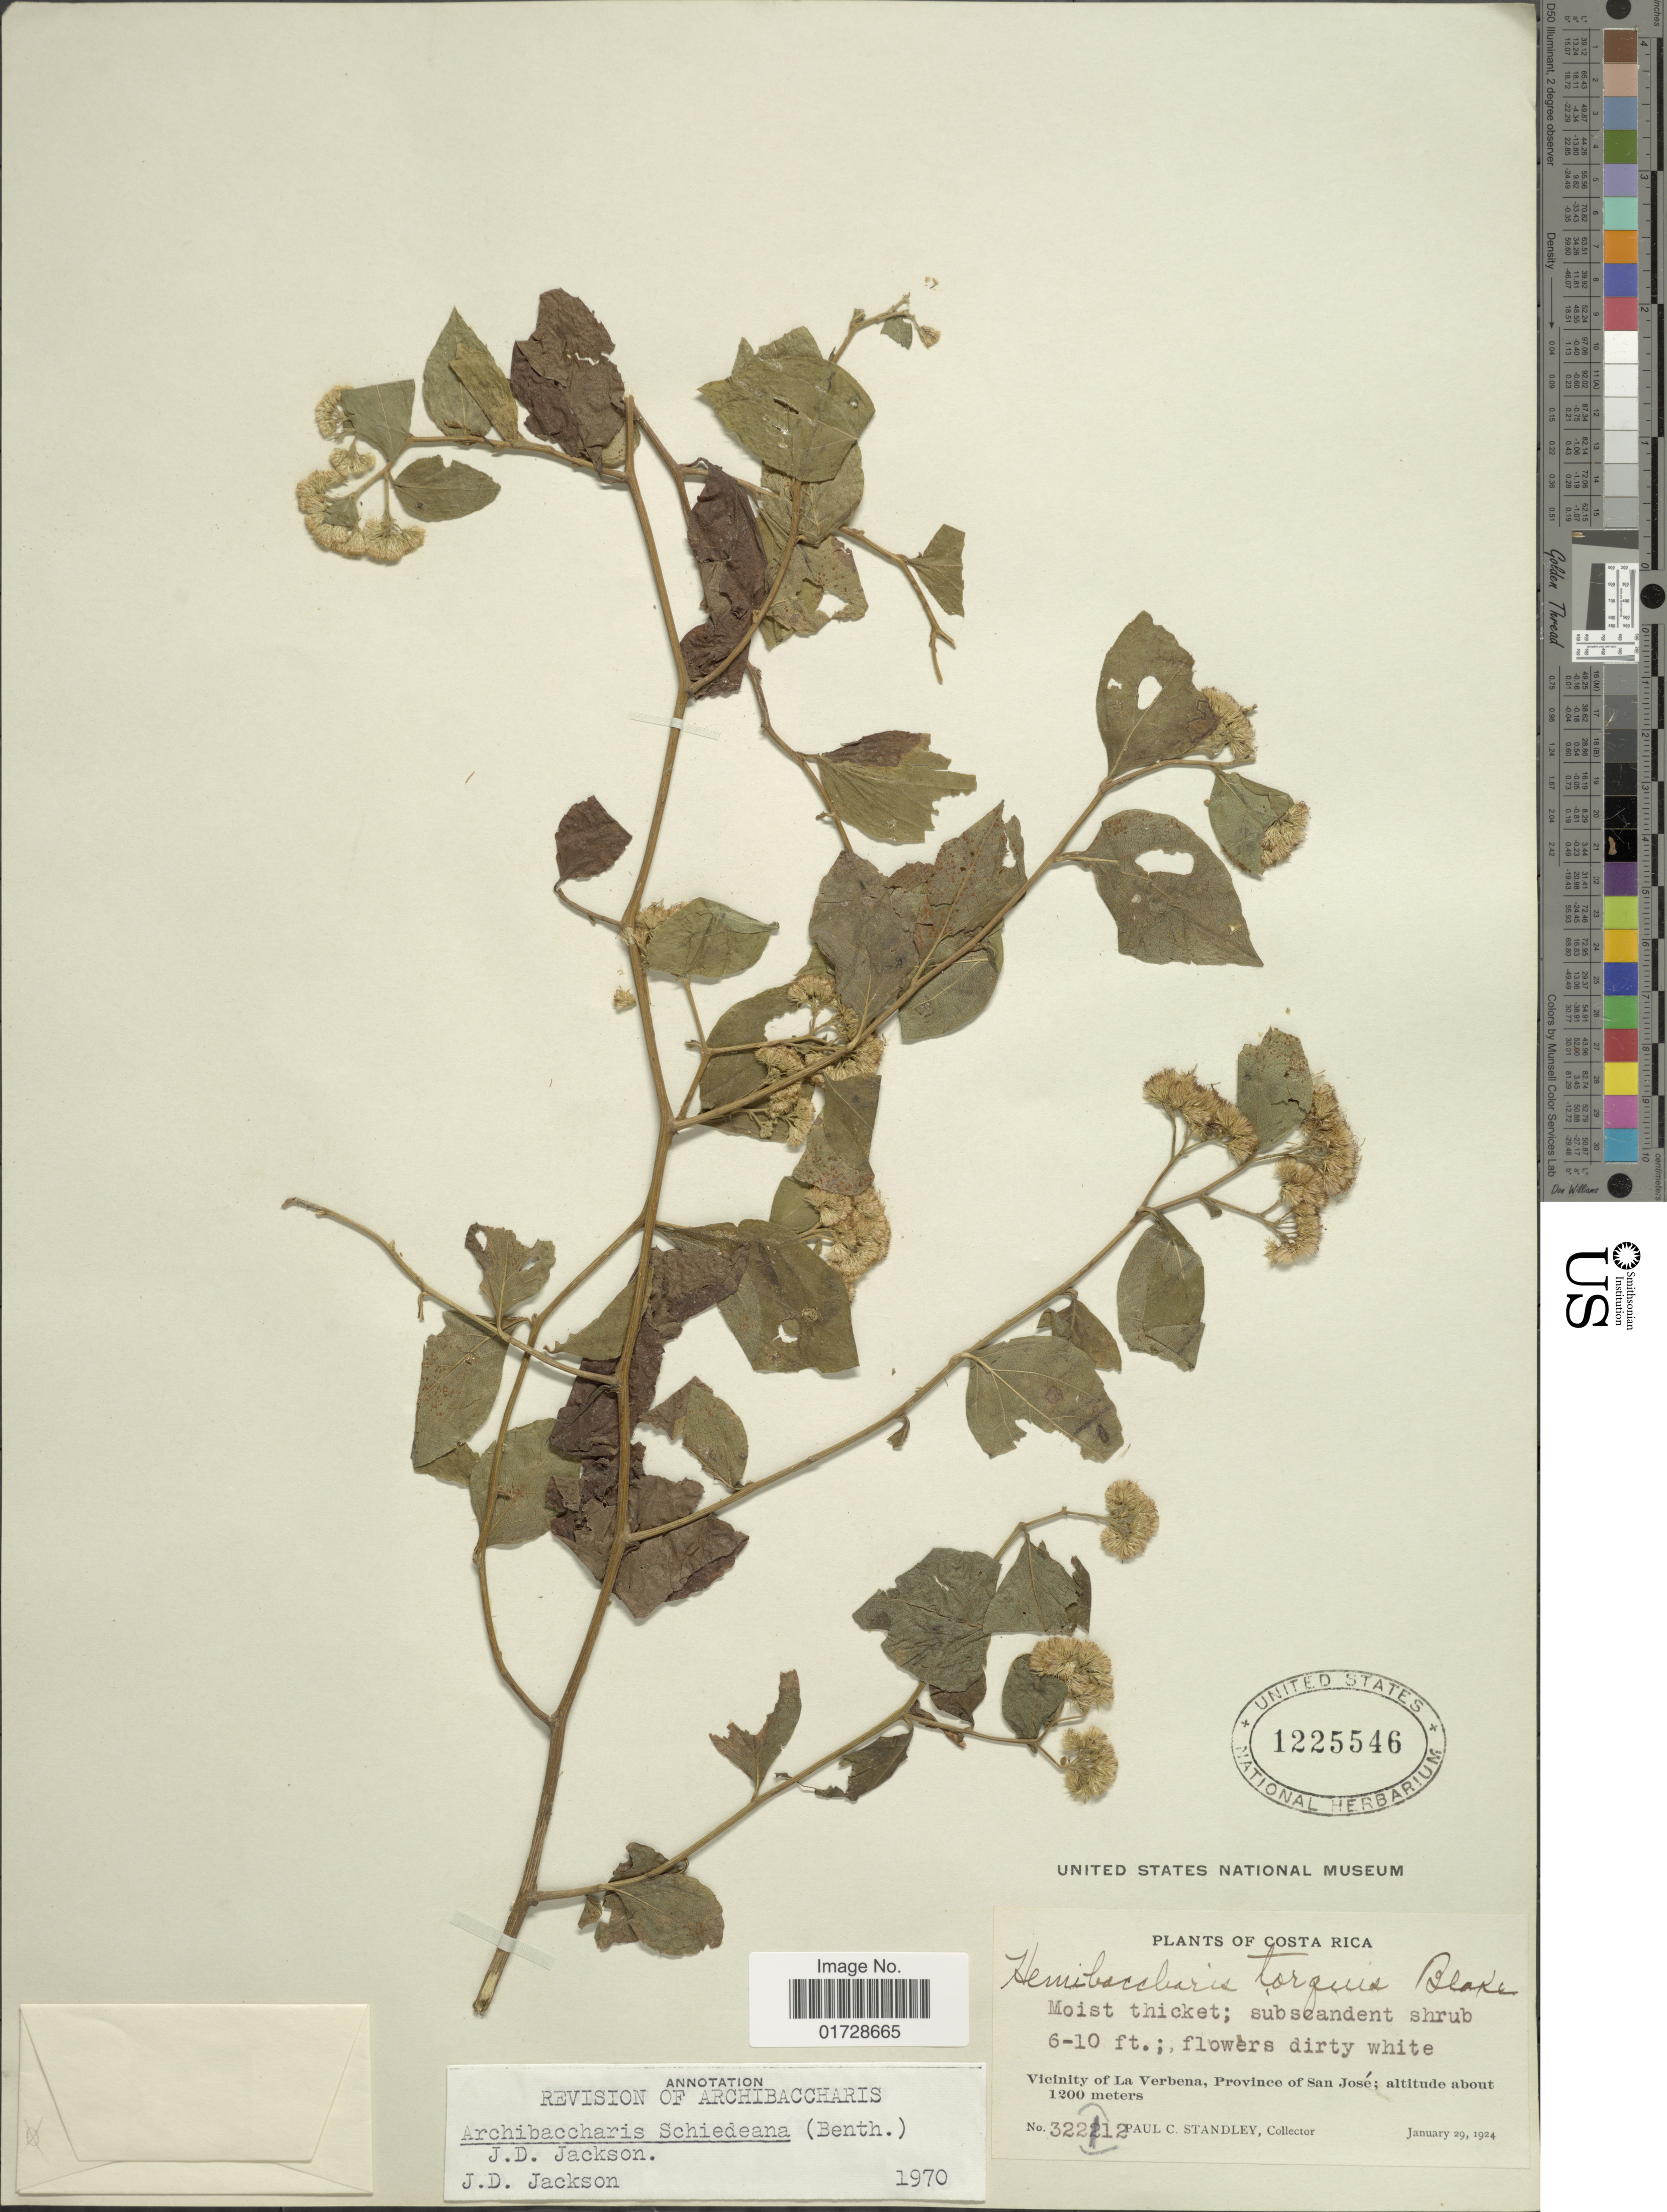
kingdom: Plantae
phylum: Tracheophyta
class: Magnoliopsida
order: Asterales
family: Asteraceae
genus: Archibaccharis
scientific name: Archibaccharis schiedeana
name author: (Benth.) J.D. Jacks.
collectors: P. C. Standley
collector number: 322112*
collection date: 1924-01-29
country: Costa Rica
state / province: San José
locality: Vicinity of La Verbena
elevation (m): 1200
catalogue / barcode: US 1225546